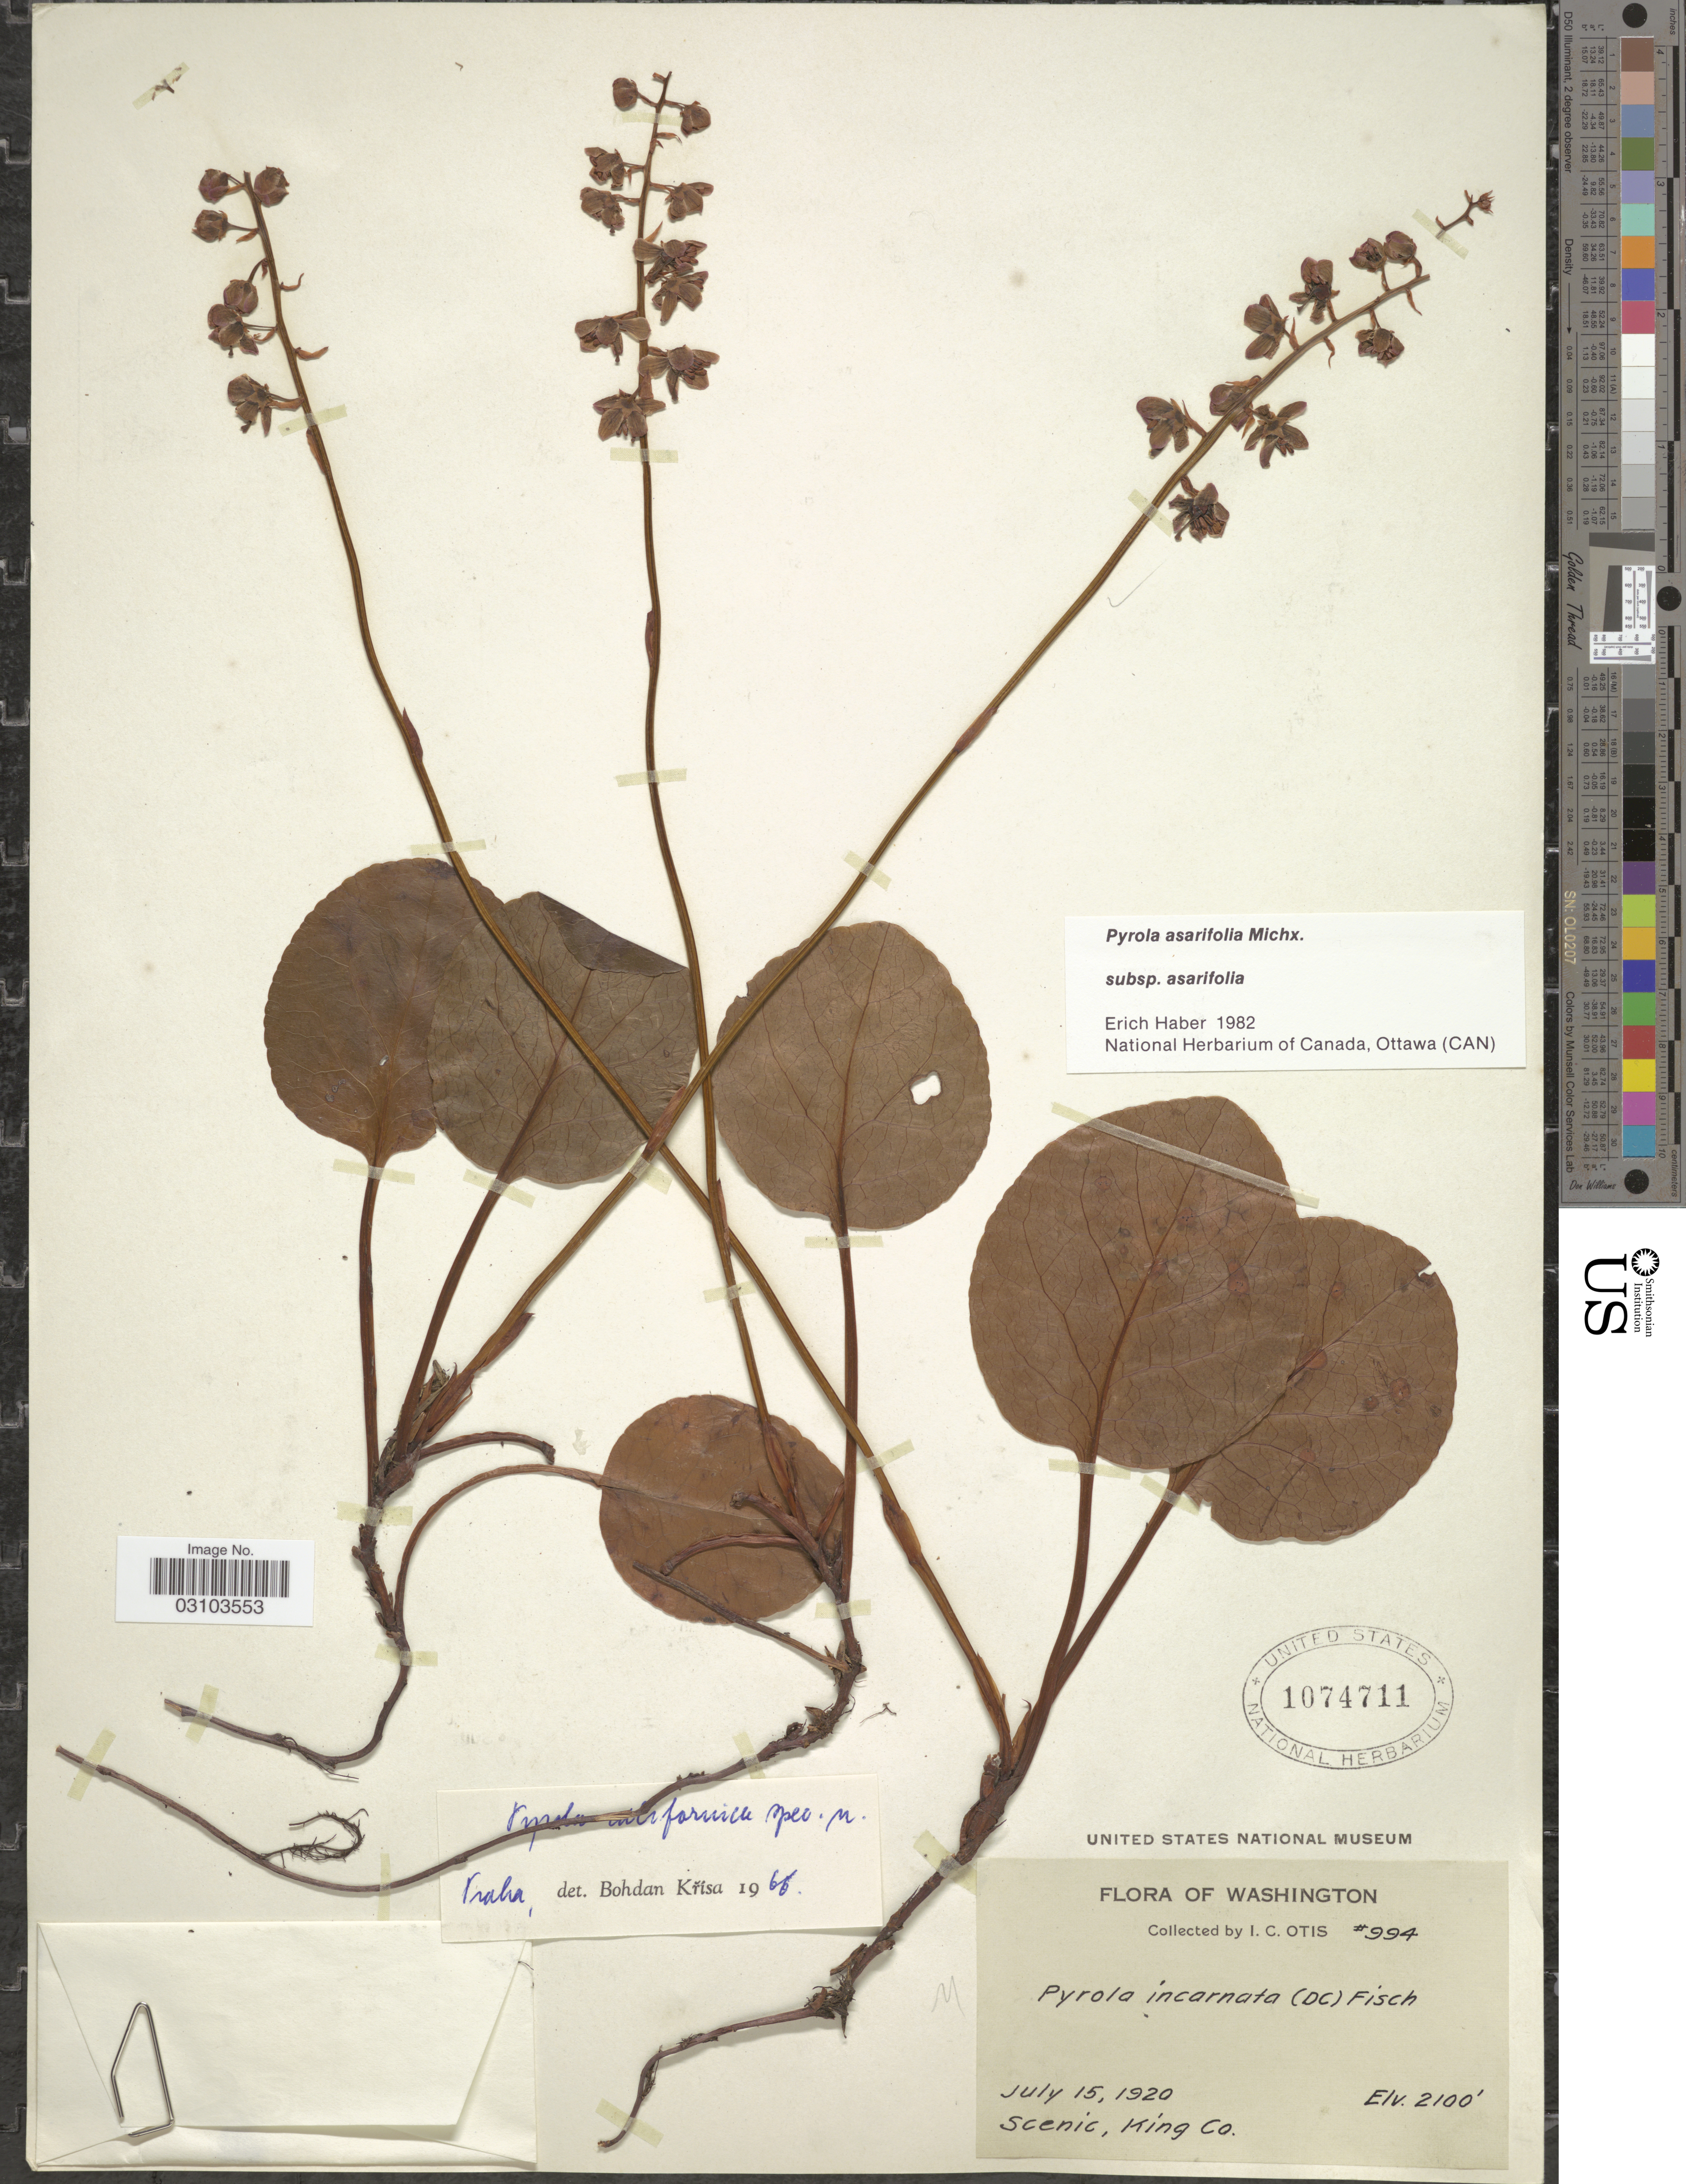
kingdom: Plantae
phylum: Tracheophyta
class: Magnoliopsida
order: Ericales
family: Ericaceae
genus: Pyrola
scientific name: Pyrola asarifolia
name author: Michx.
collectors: I. C. Otis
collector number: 994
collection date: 1920-07-15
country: United States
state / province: Washington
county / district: King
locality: Scenic, King Co.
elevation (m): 640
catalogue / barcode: US 1074711